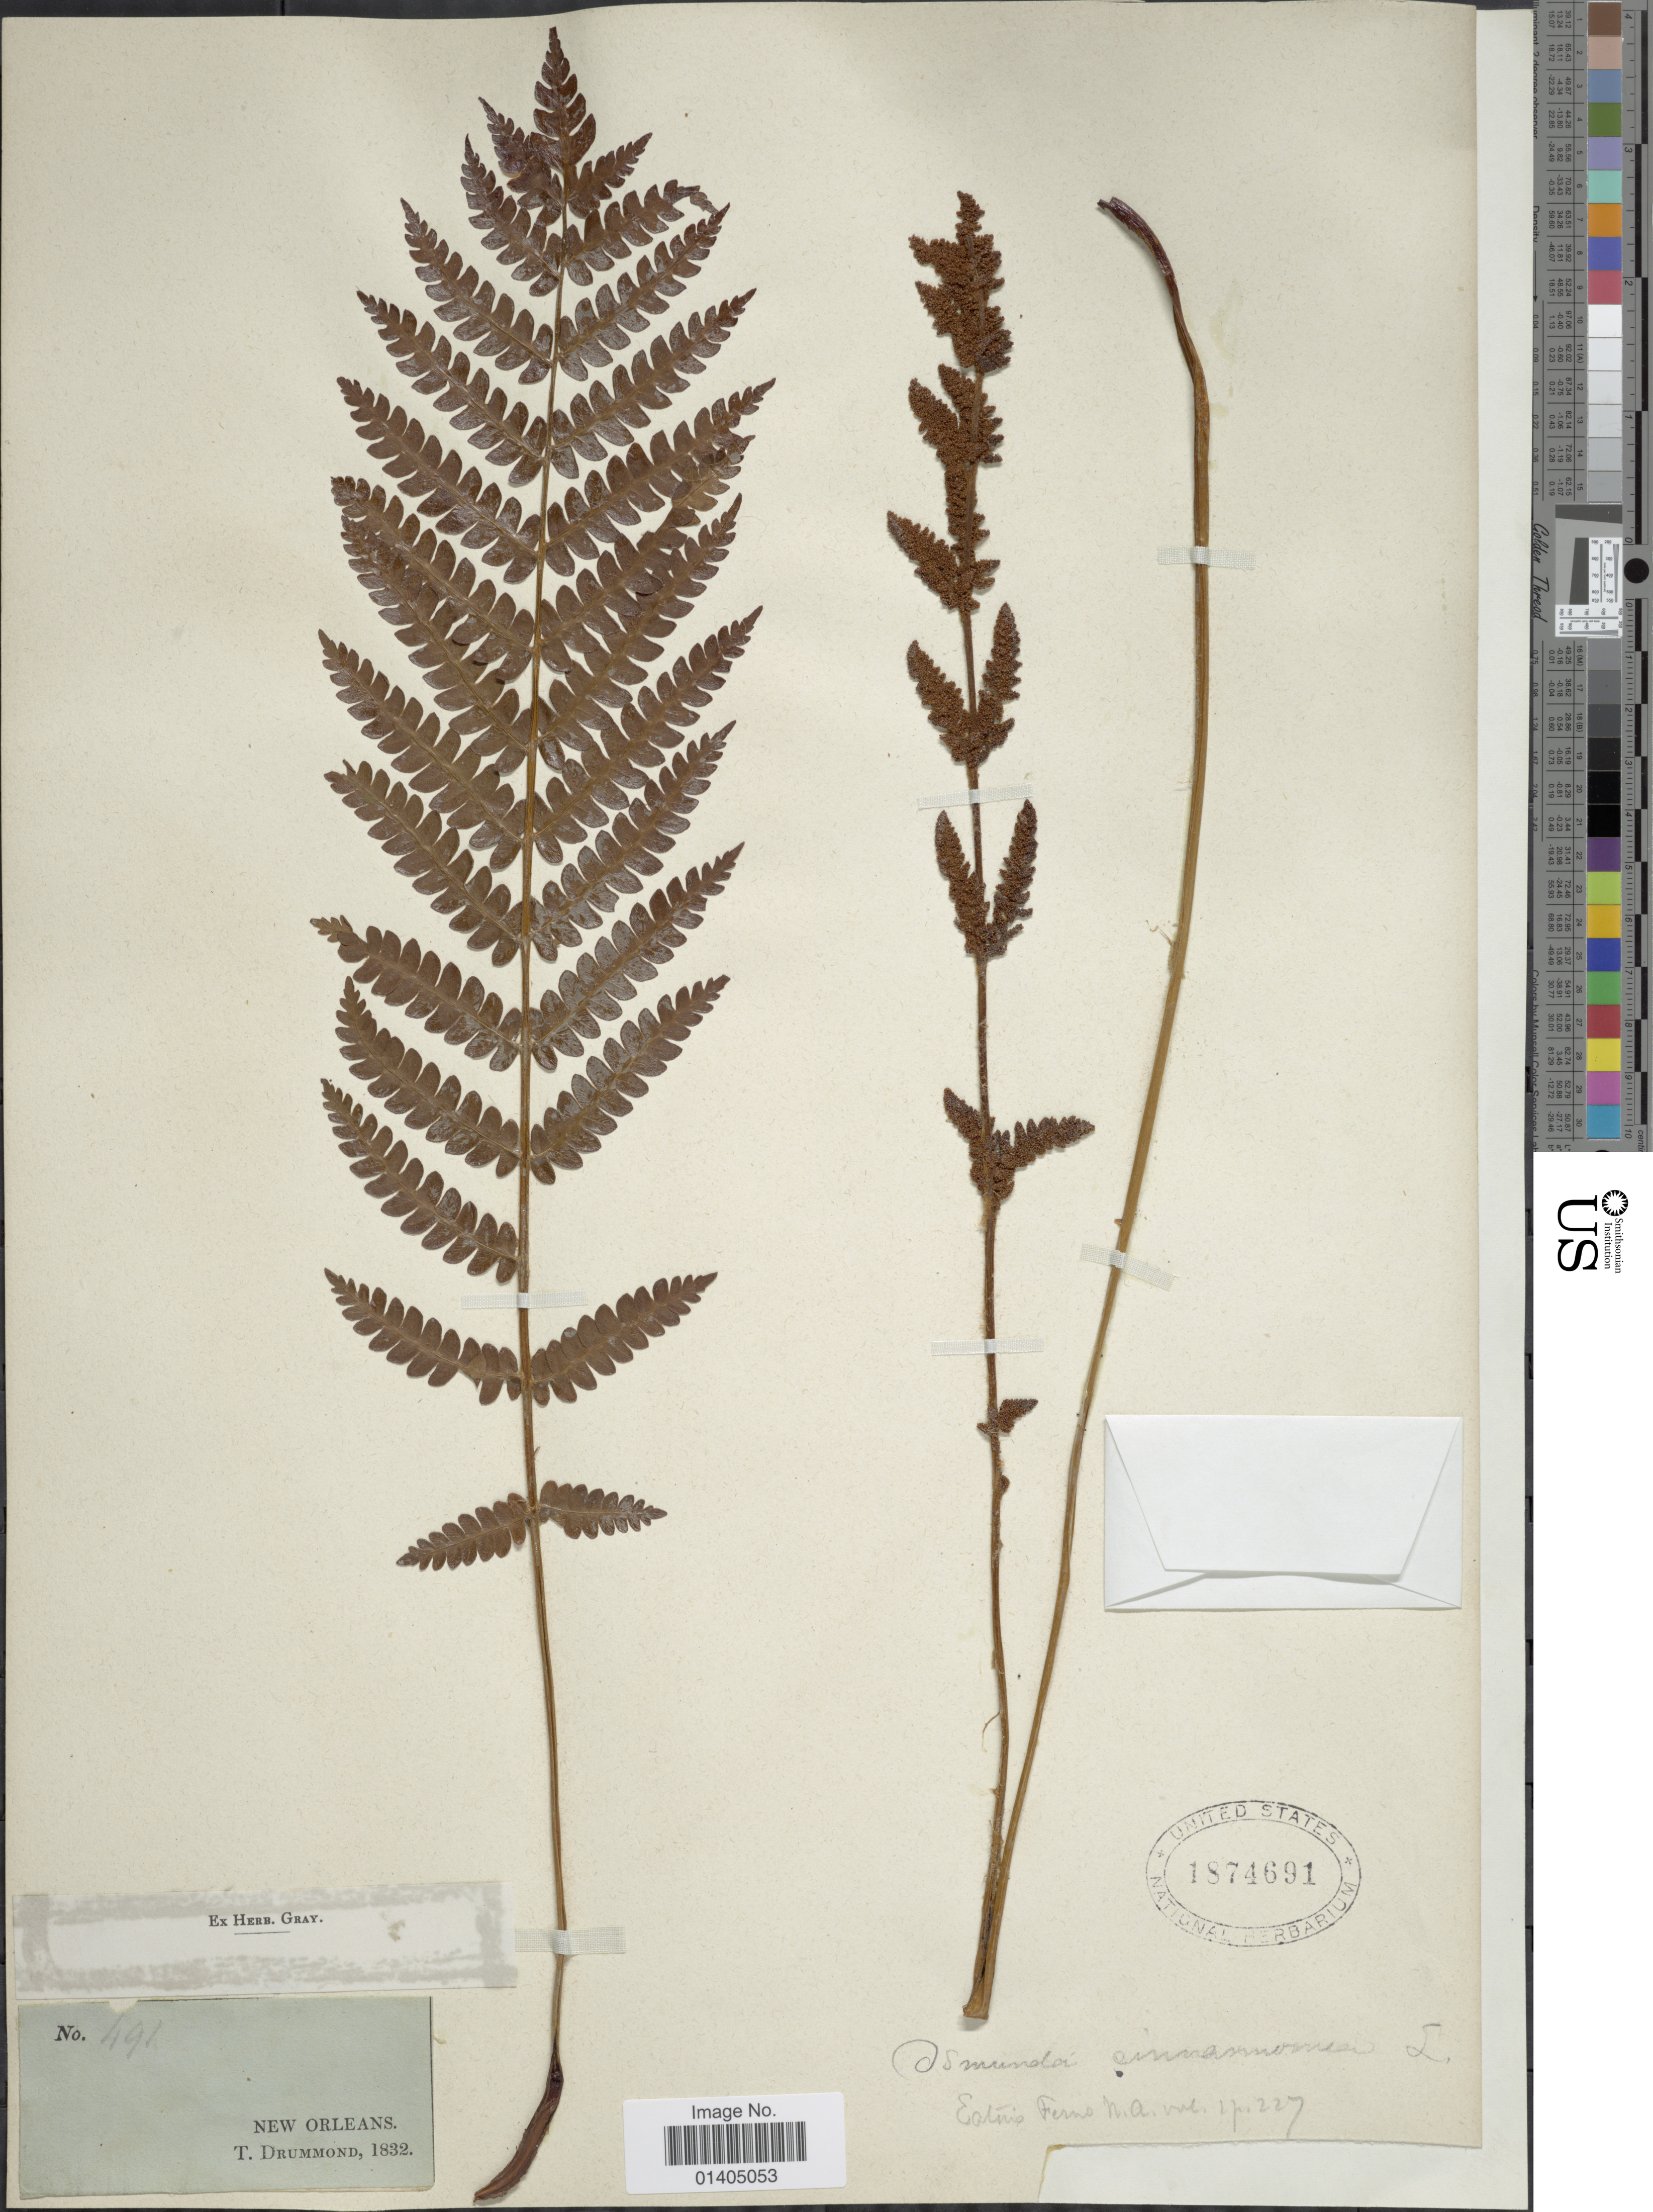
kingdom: Plantae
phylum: Tracheophyta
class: Polypodiopsida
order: Osmundales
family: Osmundaceae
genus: Osmundastrum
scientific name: Osmundastrum cinnamomeum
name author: (L.) C. Presl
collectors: T. Drummond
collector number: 491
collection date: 1832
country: United States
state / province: Louisiana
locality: New Orleans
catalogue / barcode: US 1874691